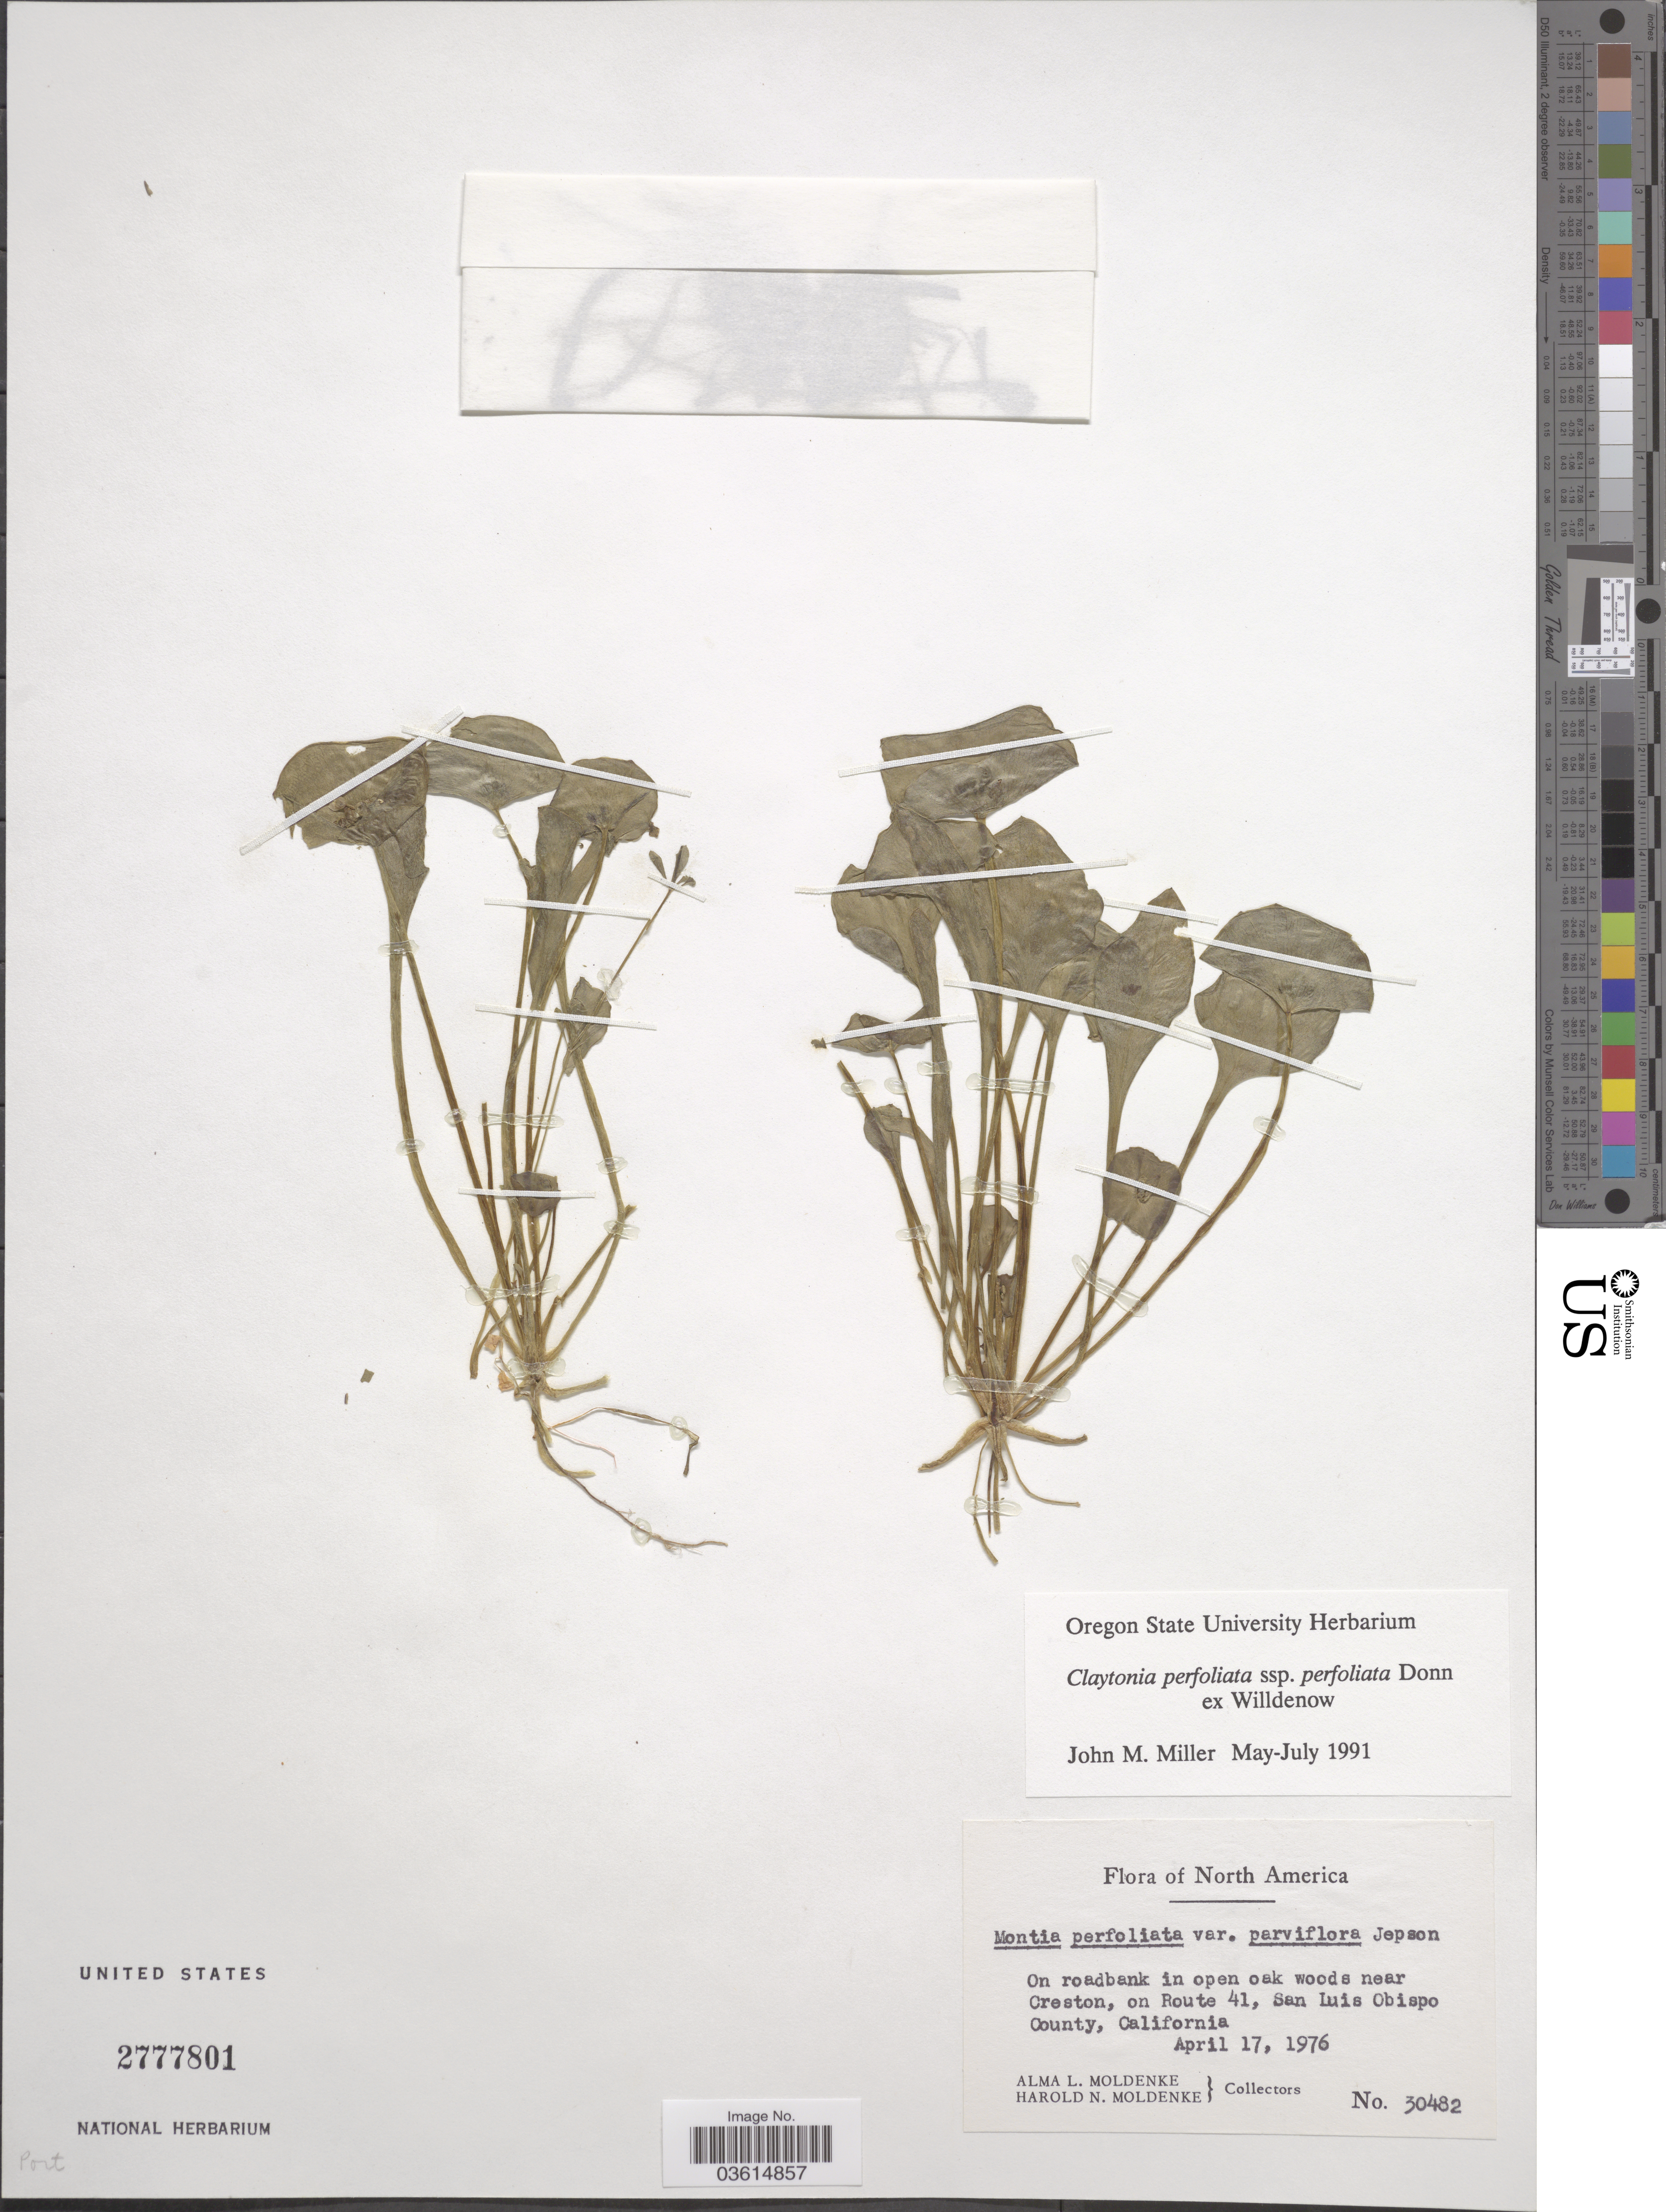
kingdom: Plantae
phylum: Tracheophyta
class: Magnoliopsida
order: Caryophyllales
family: Montiaceae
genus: Claytonia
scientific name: Claytonia perfoliata subsp. perfoliata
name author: Donn ex Willd.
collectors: A. L. Moldenke & H. N. Moldenke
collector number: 30482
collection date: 1976-04-17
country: United States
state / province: California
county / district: San Luis Obispo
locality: Near Creston, on Route 41, San Luis Obispo County.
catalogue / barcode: US 2777801